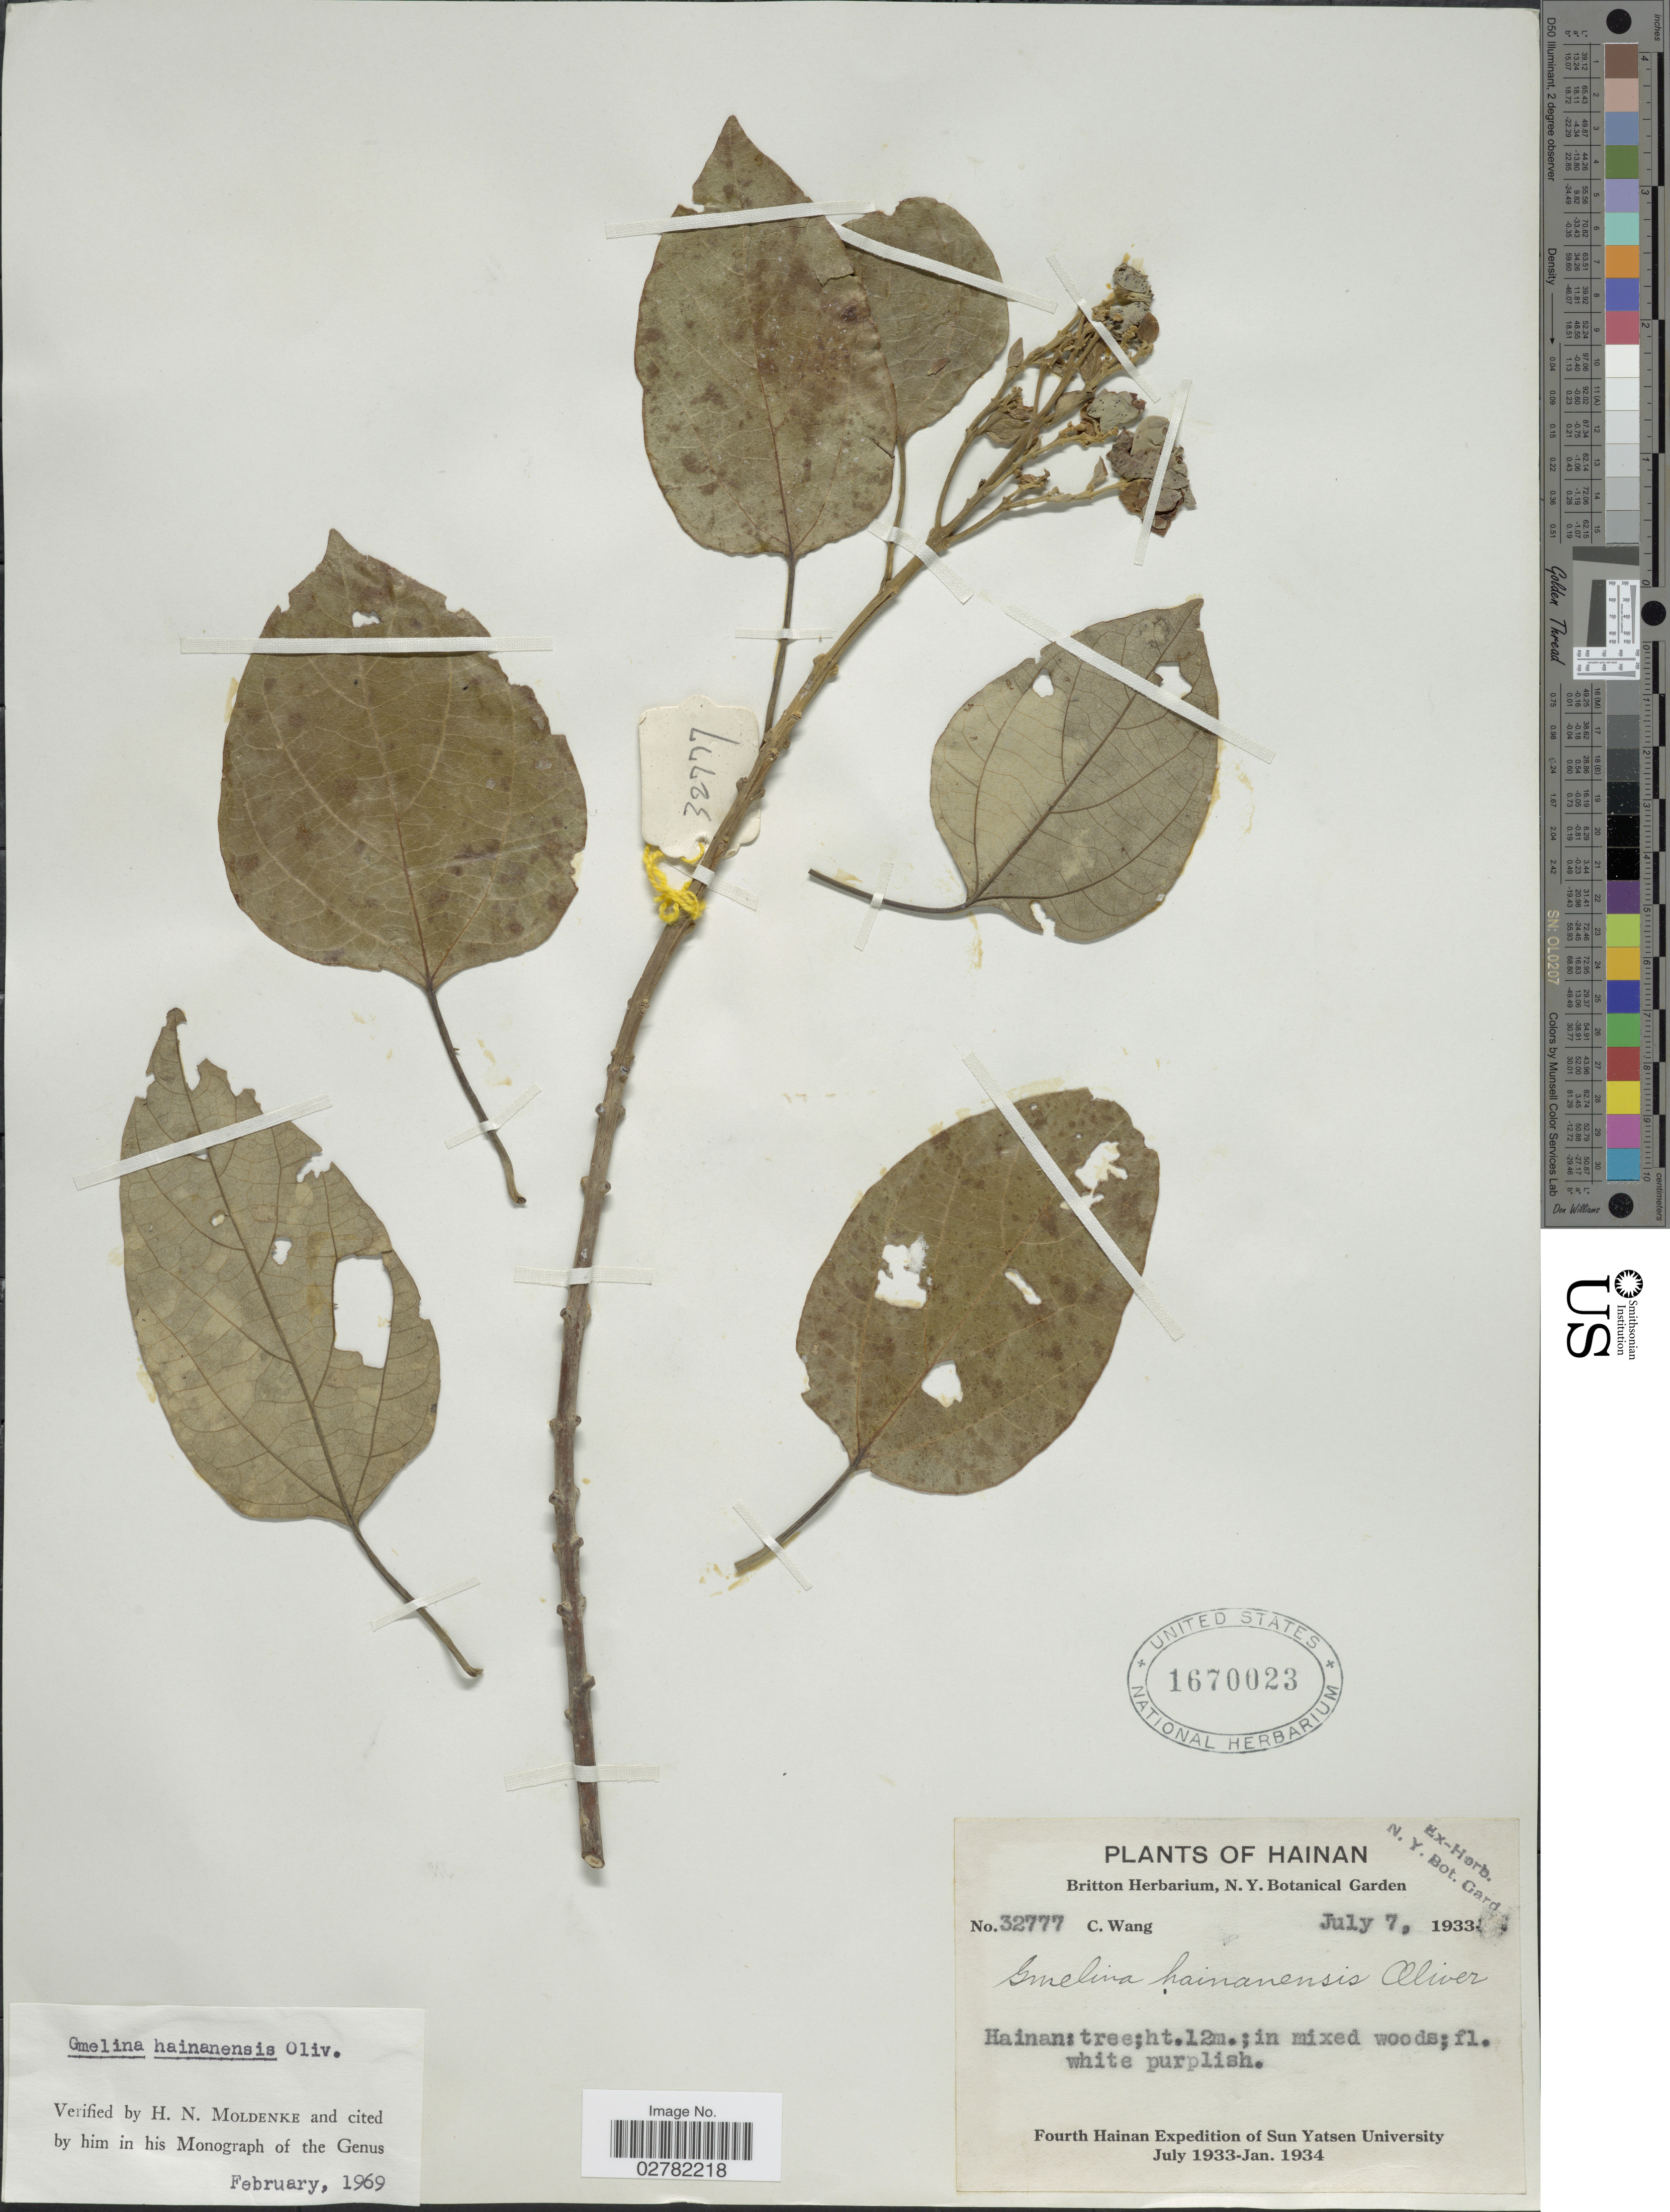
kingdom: Plantae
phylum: Tracheophyta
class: Magnoliopsida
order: Lamiales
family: Lamiaceae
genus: Gmelina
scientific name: Gmelina hainanensis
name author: Oliv.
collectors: C. Wang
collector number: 32777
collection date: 1933-07-07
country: China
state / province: Hainan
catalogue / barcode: US 1670023